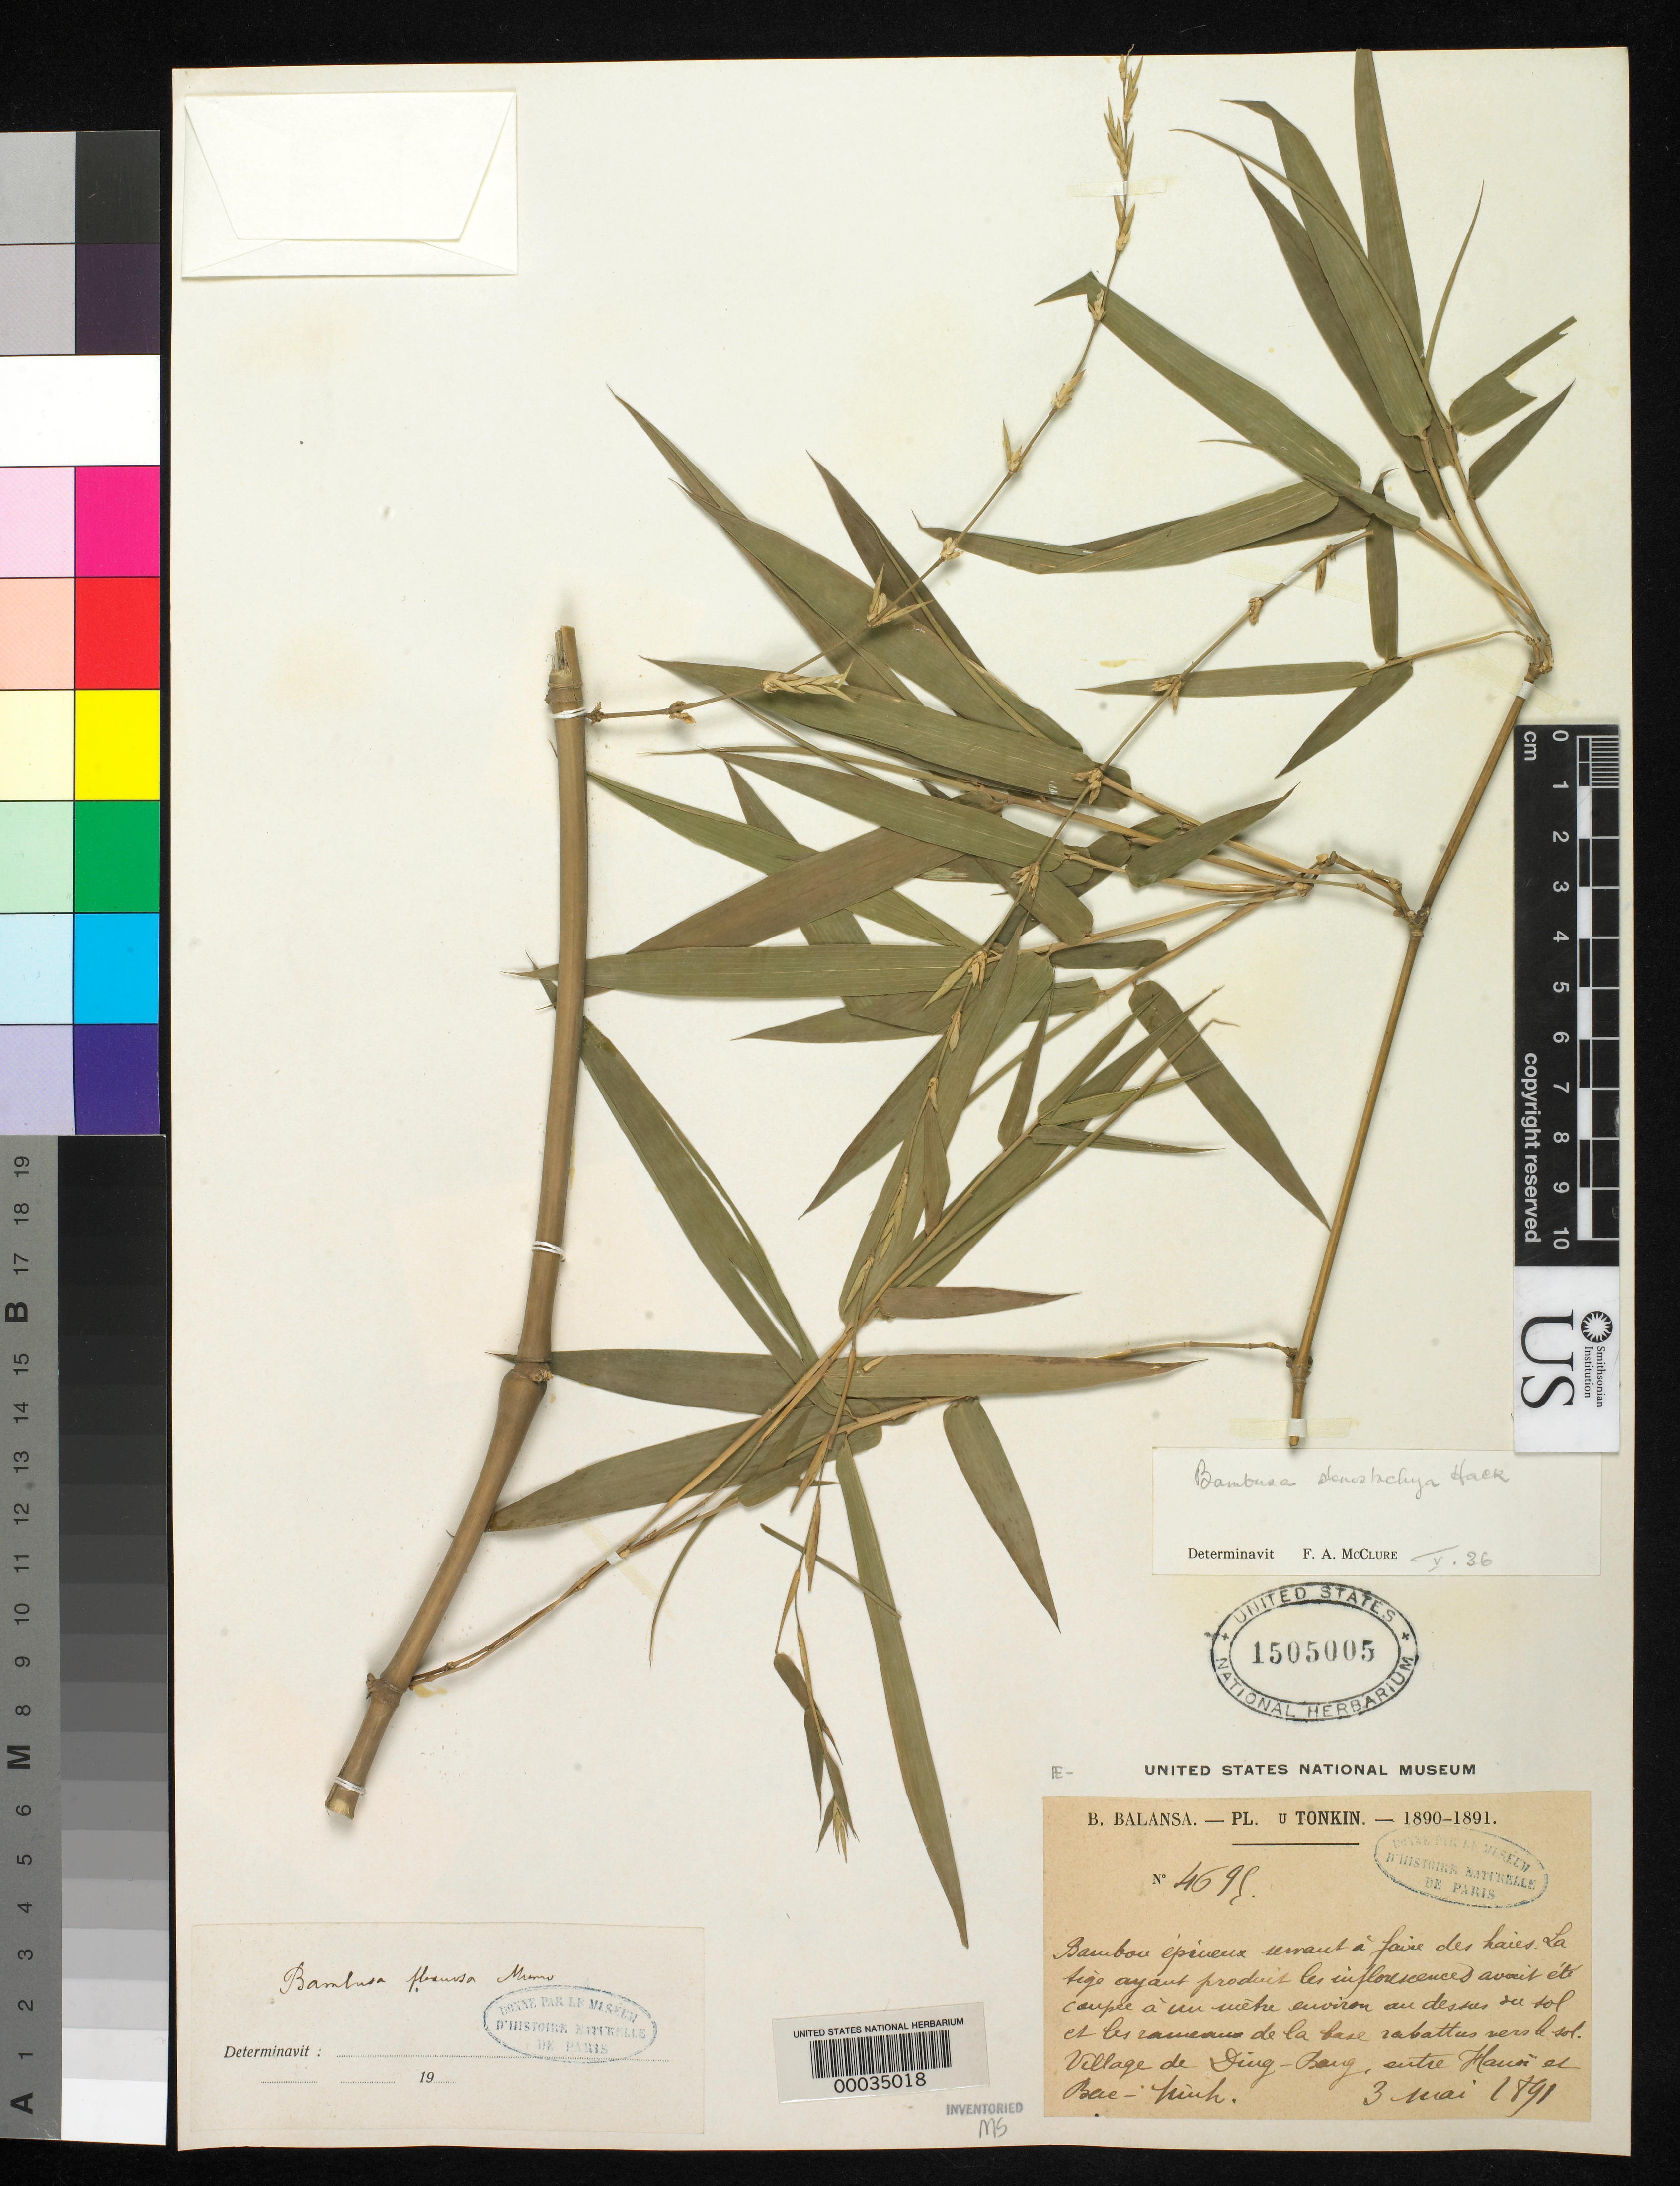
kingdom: Plantae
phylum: Tracheophyta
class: Liliopsida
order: Poales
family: Poaceae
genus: Bambusa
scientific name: Bambusa spinosa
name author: Roxb.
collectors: B. Balansa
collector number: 4696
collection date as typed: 03 May 1891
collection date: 1891-05-03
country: Vietnam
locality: Tonkin, village de ding-bang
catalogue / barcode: US 1505005